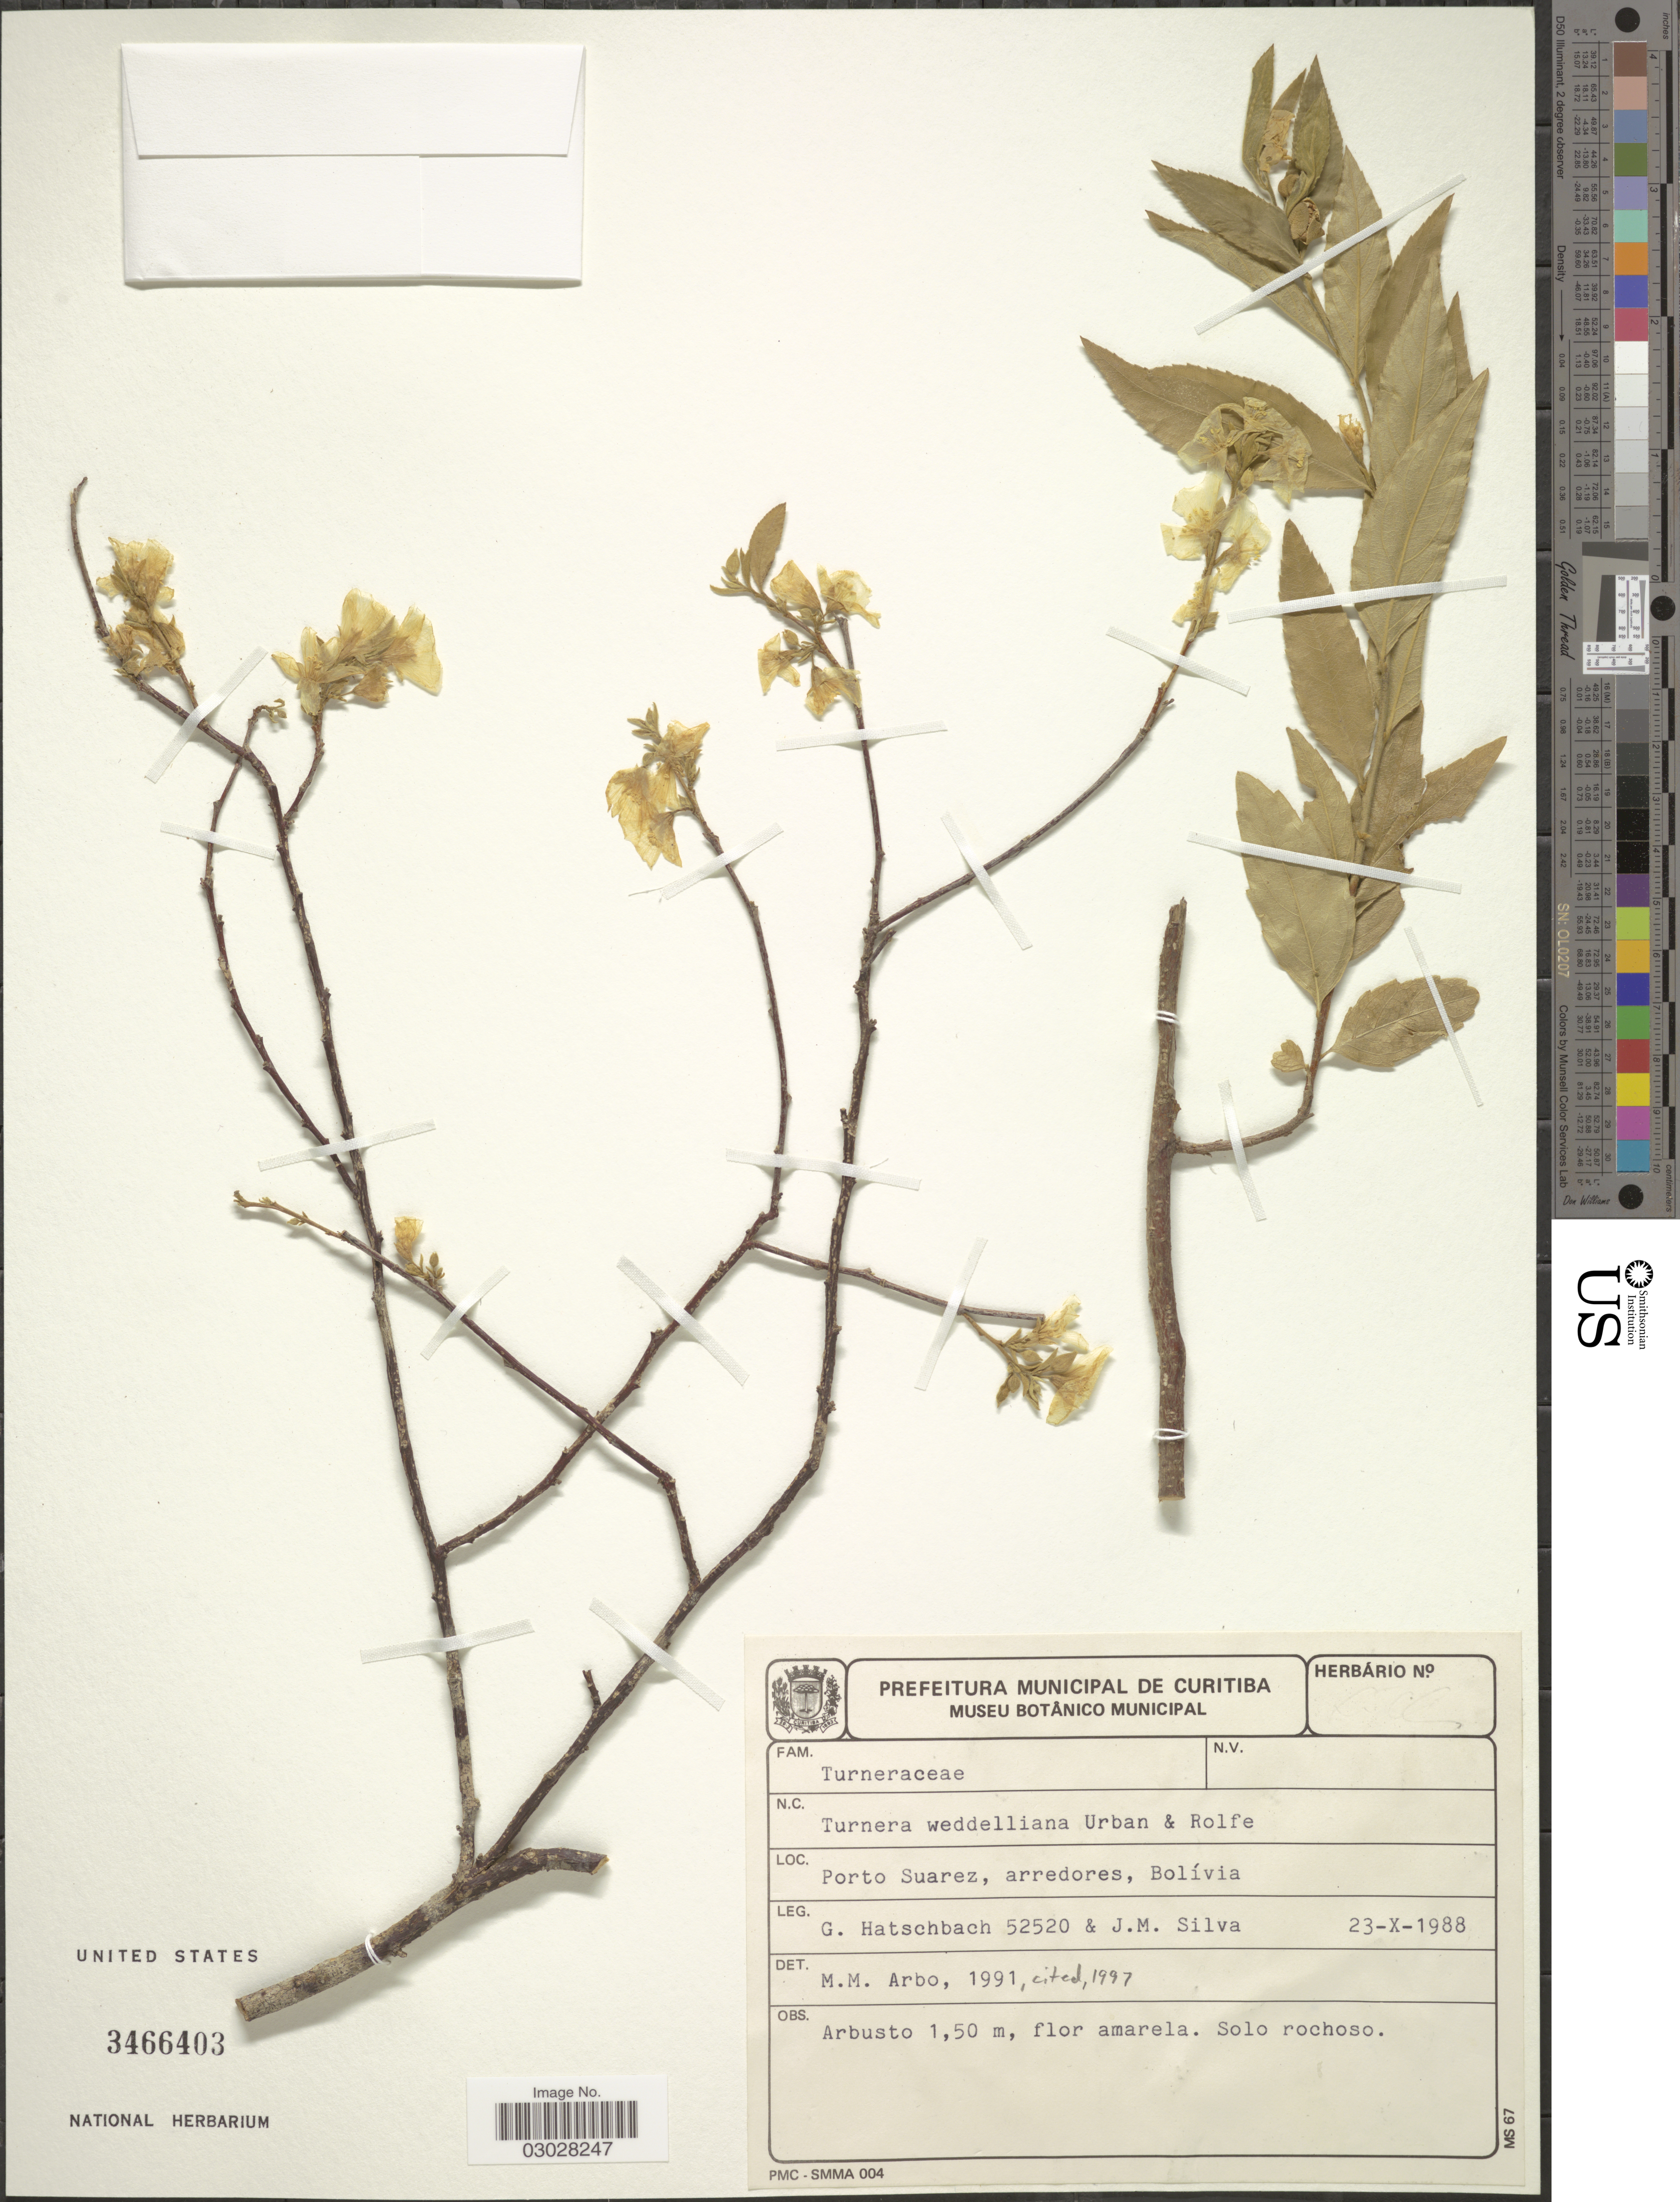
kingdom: Plantae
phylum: Tracheophyta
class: Magnoliopsida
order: Malpighiales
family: Turneraceae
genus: Turnera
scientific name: Turnera weddelliana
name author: Urb. & Rolfe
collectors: G. Hatschbach & J. M. Silva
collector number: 52520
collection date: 1988-10-23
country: Bolivia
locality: Porto Suarez, arredores, Bolívia.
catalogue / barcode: US 3466403